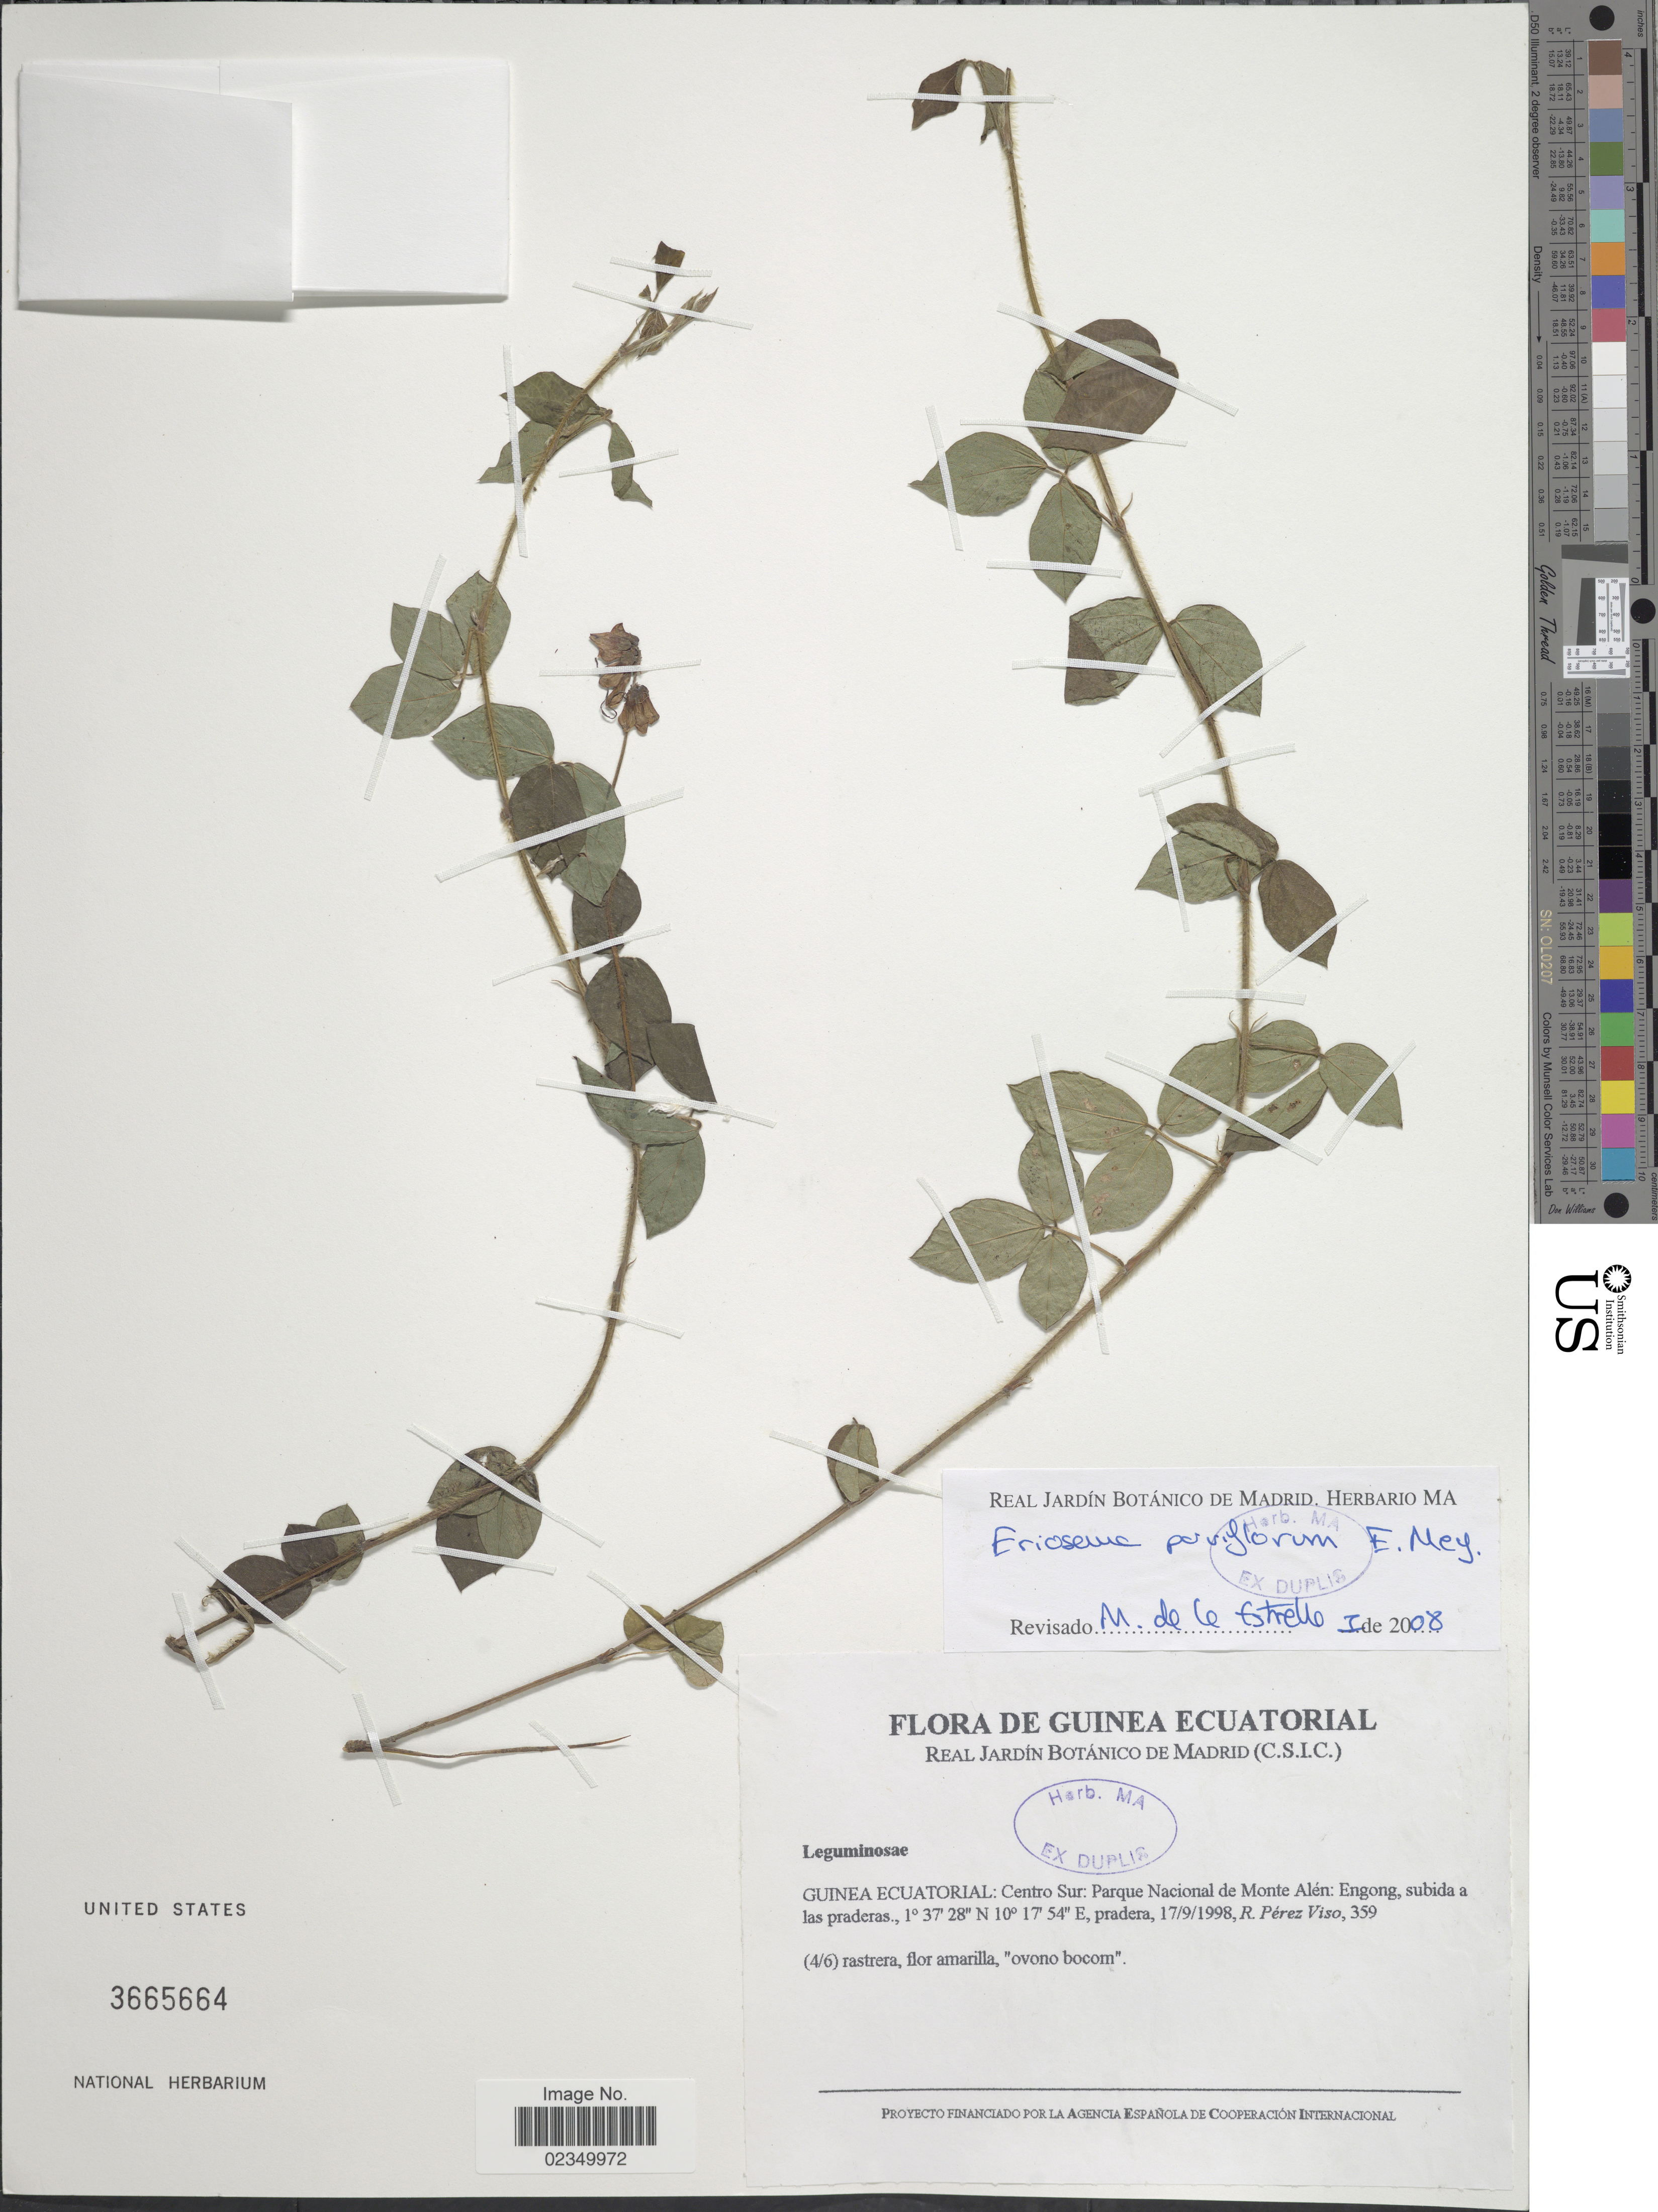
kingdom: Plantae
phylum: Tracheophyta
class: Magnoliopsida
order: Fabales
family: Fabaceae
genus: Eriosema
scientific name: Eriosema parviflorum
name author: E. Mey.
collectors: R. Perez Viso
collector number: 359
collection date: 1998-09-17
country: Equatorial Guinea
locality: Guinea Ecuatorial: centro Sur: Parque Nacional de Monte Alen: Engong, subida a las praderas.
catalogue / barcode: US 3665664